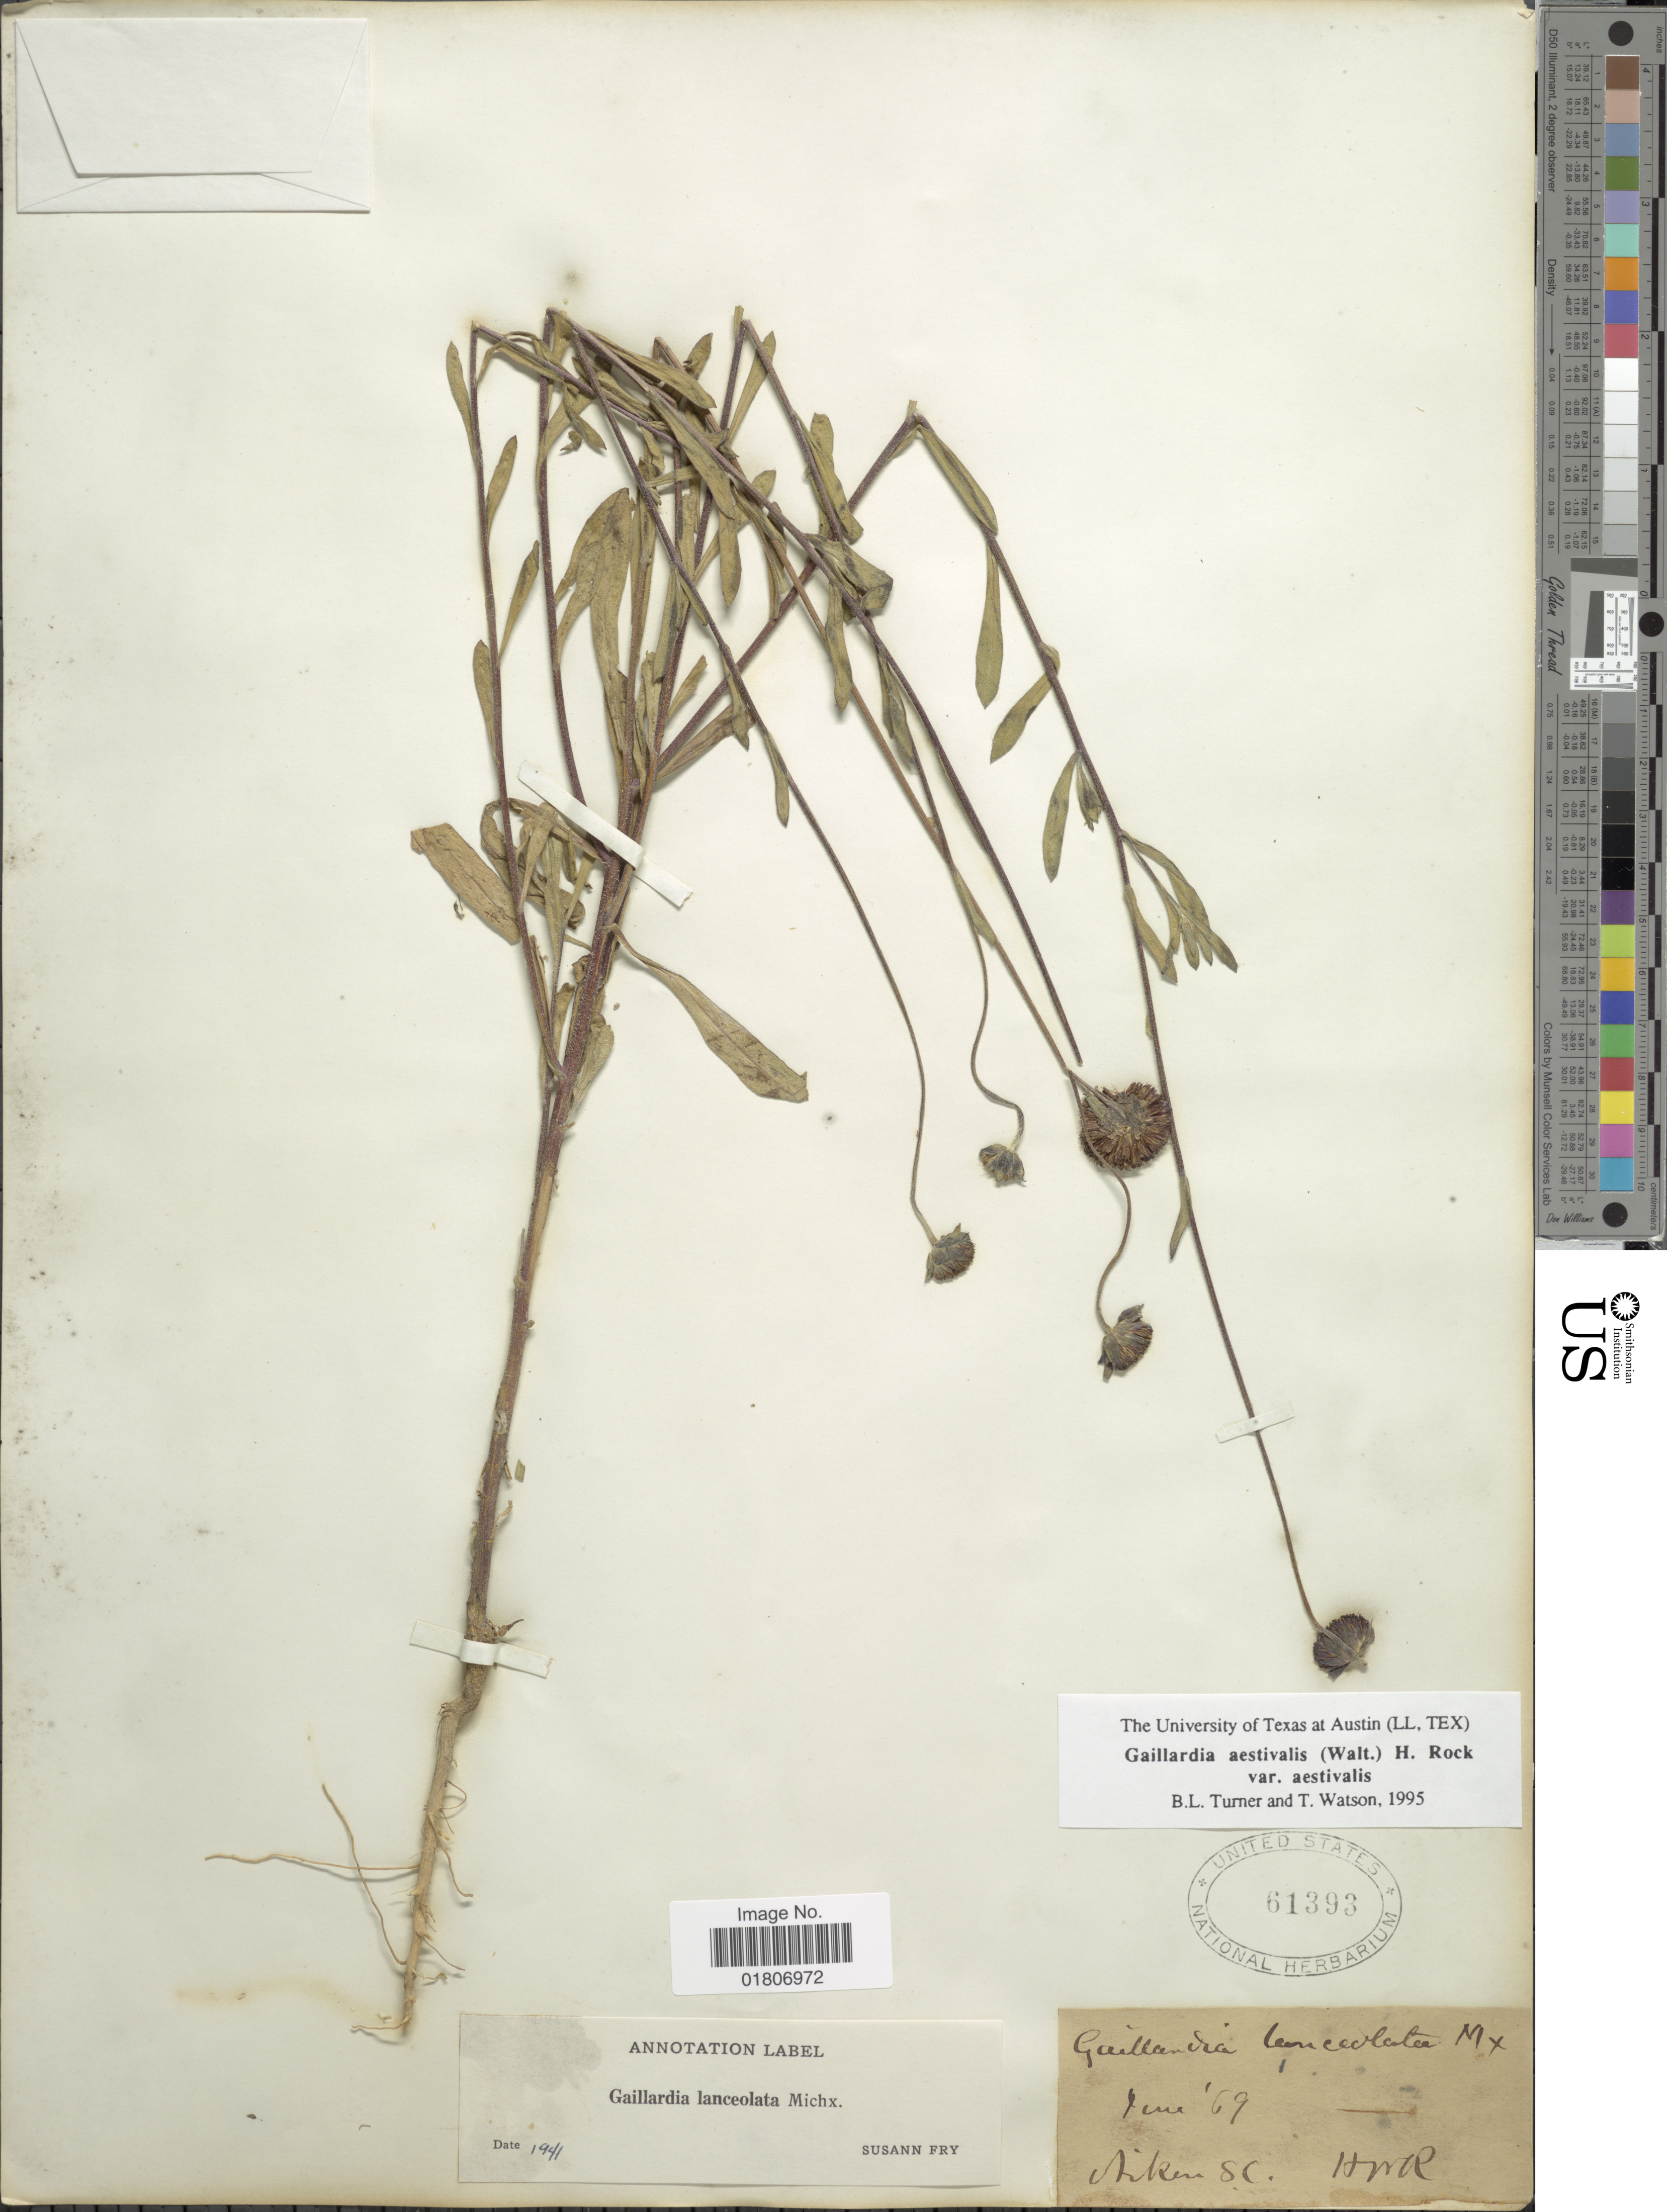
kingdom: Plantae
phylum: Tracheophyta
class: Magnoliopsida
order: Asterales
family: Asteraceae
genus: Gaillardia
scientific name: Gaillardia aestivalis var. aestivalis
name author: (Walter) H. Rock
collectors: H. R.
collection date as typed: Transcribed d/m/y: /6/69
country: United States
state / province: South Carolina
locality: Aiken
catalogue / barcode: US 61393